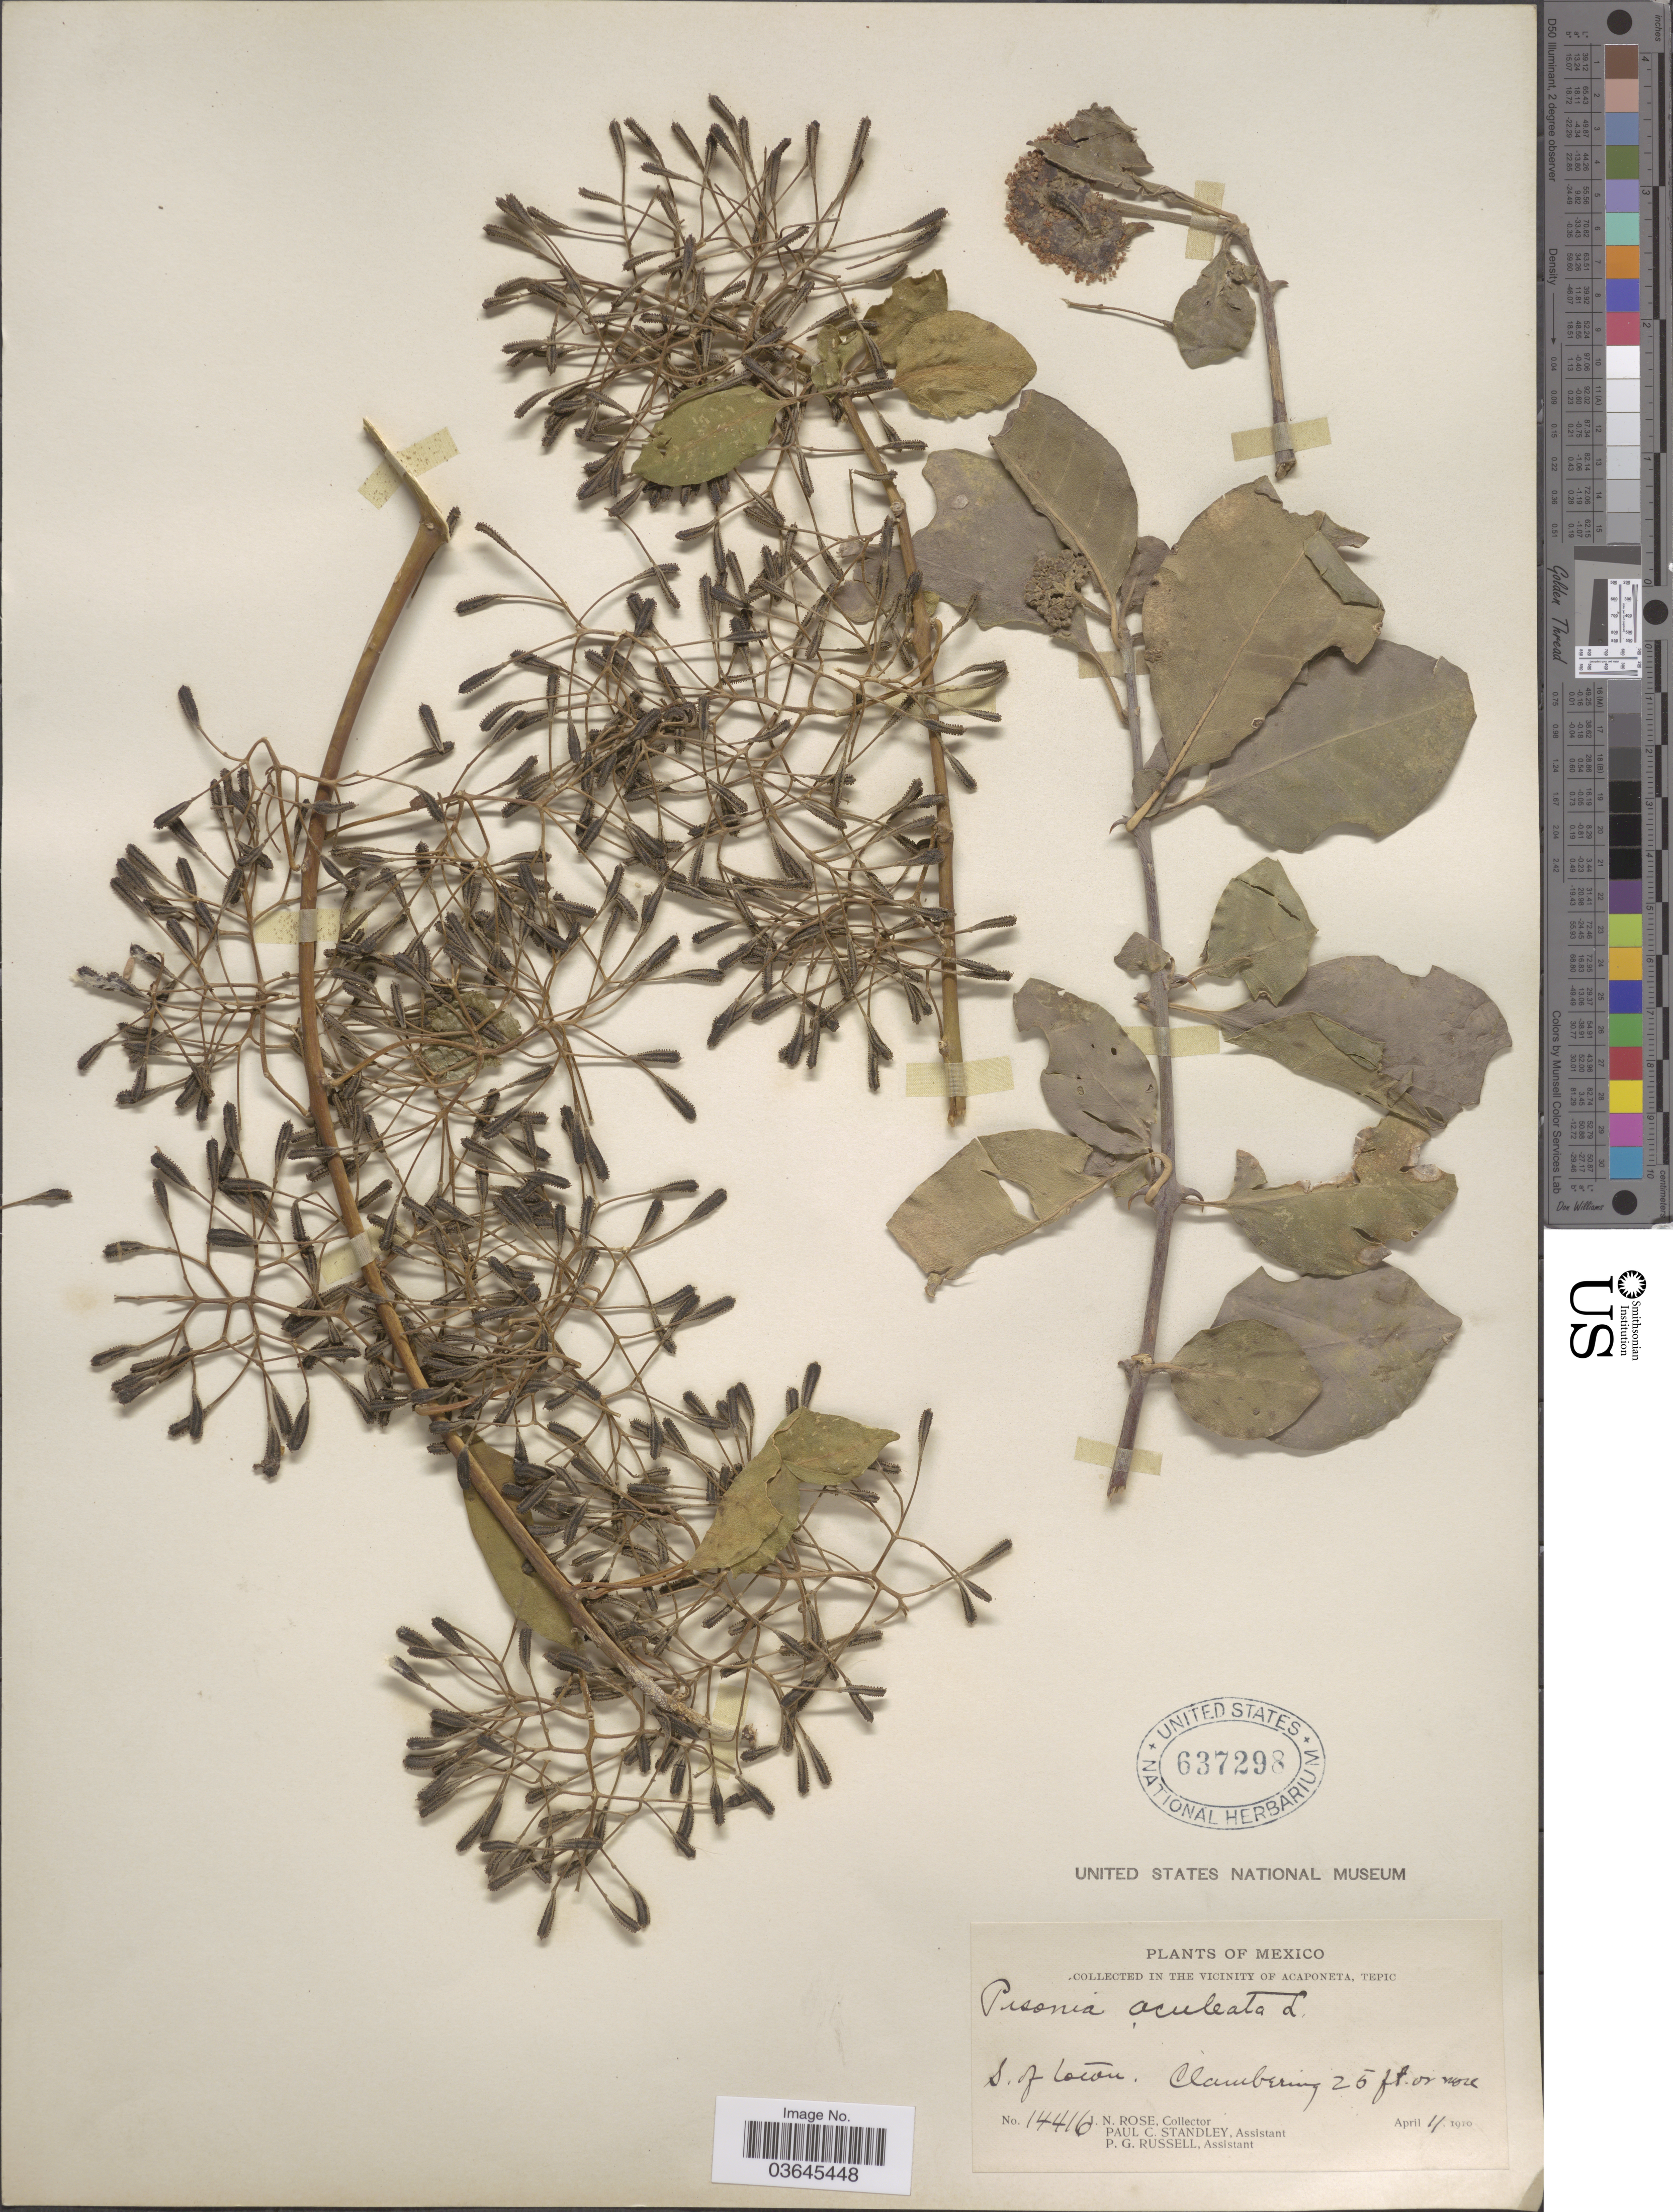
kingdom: Plantae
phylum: Tracheophyta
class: Magnoliopsida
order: Caryophyllales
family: Nyctaginaceae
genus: Pisonia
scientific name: Pisonia aculeata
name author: L.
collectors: J. N. Rose, P. C. Standley & P. G. Russell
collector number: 14416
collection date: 1910-04-11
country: Mexico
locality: The vicinity of Acaponeta, Tepic. S. of town.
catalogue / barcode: US 637298